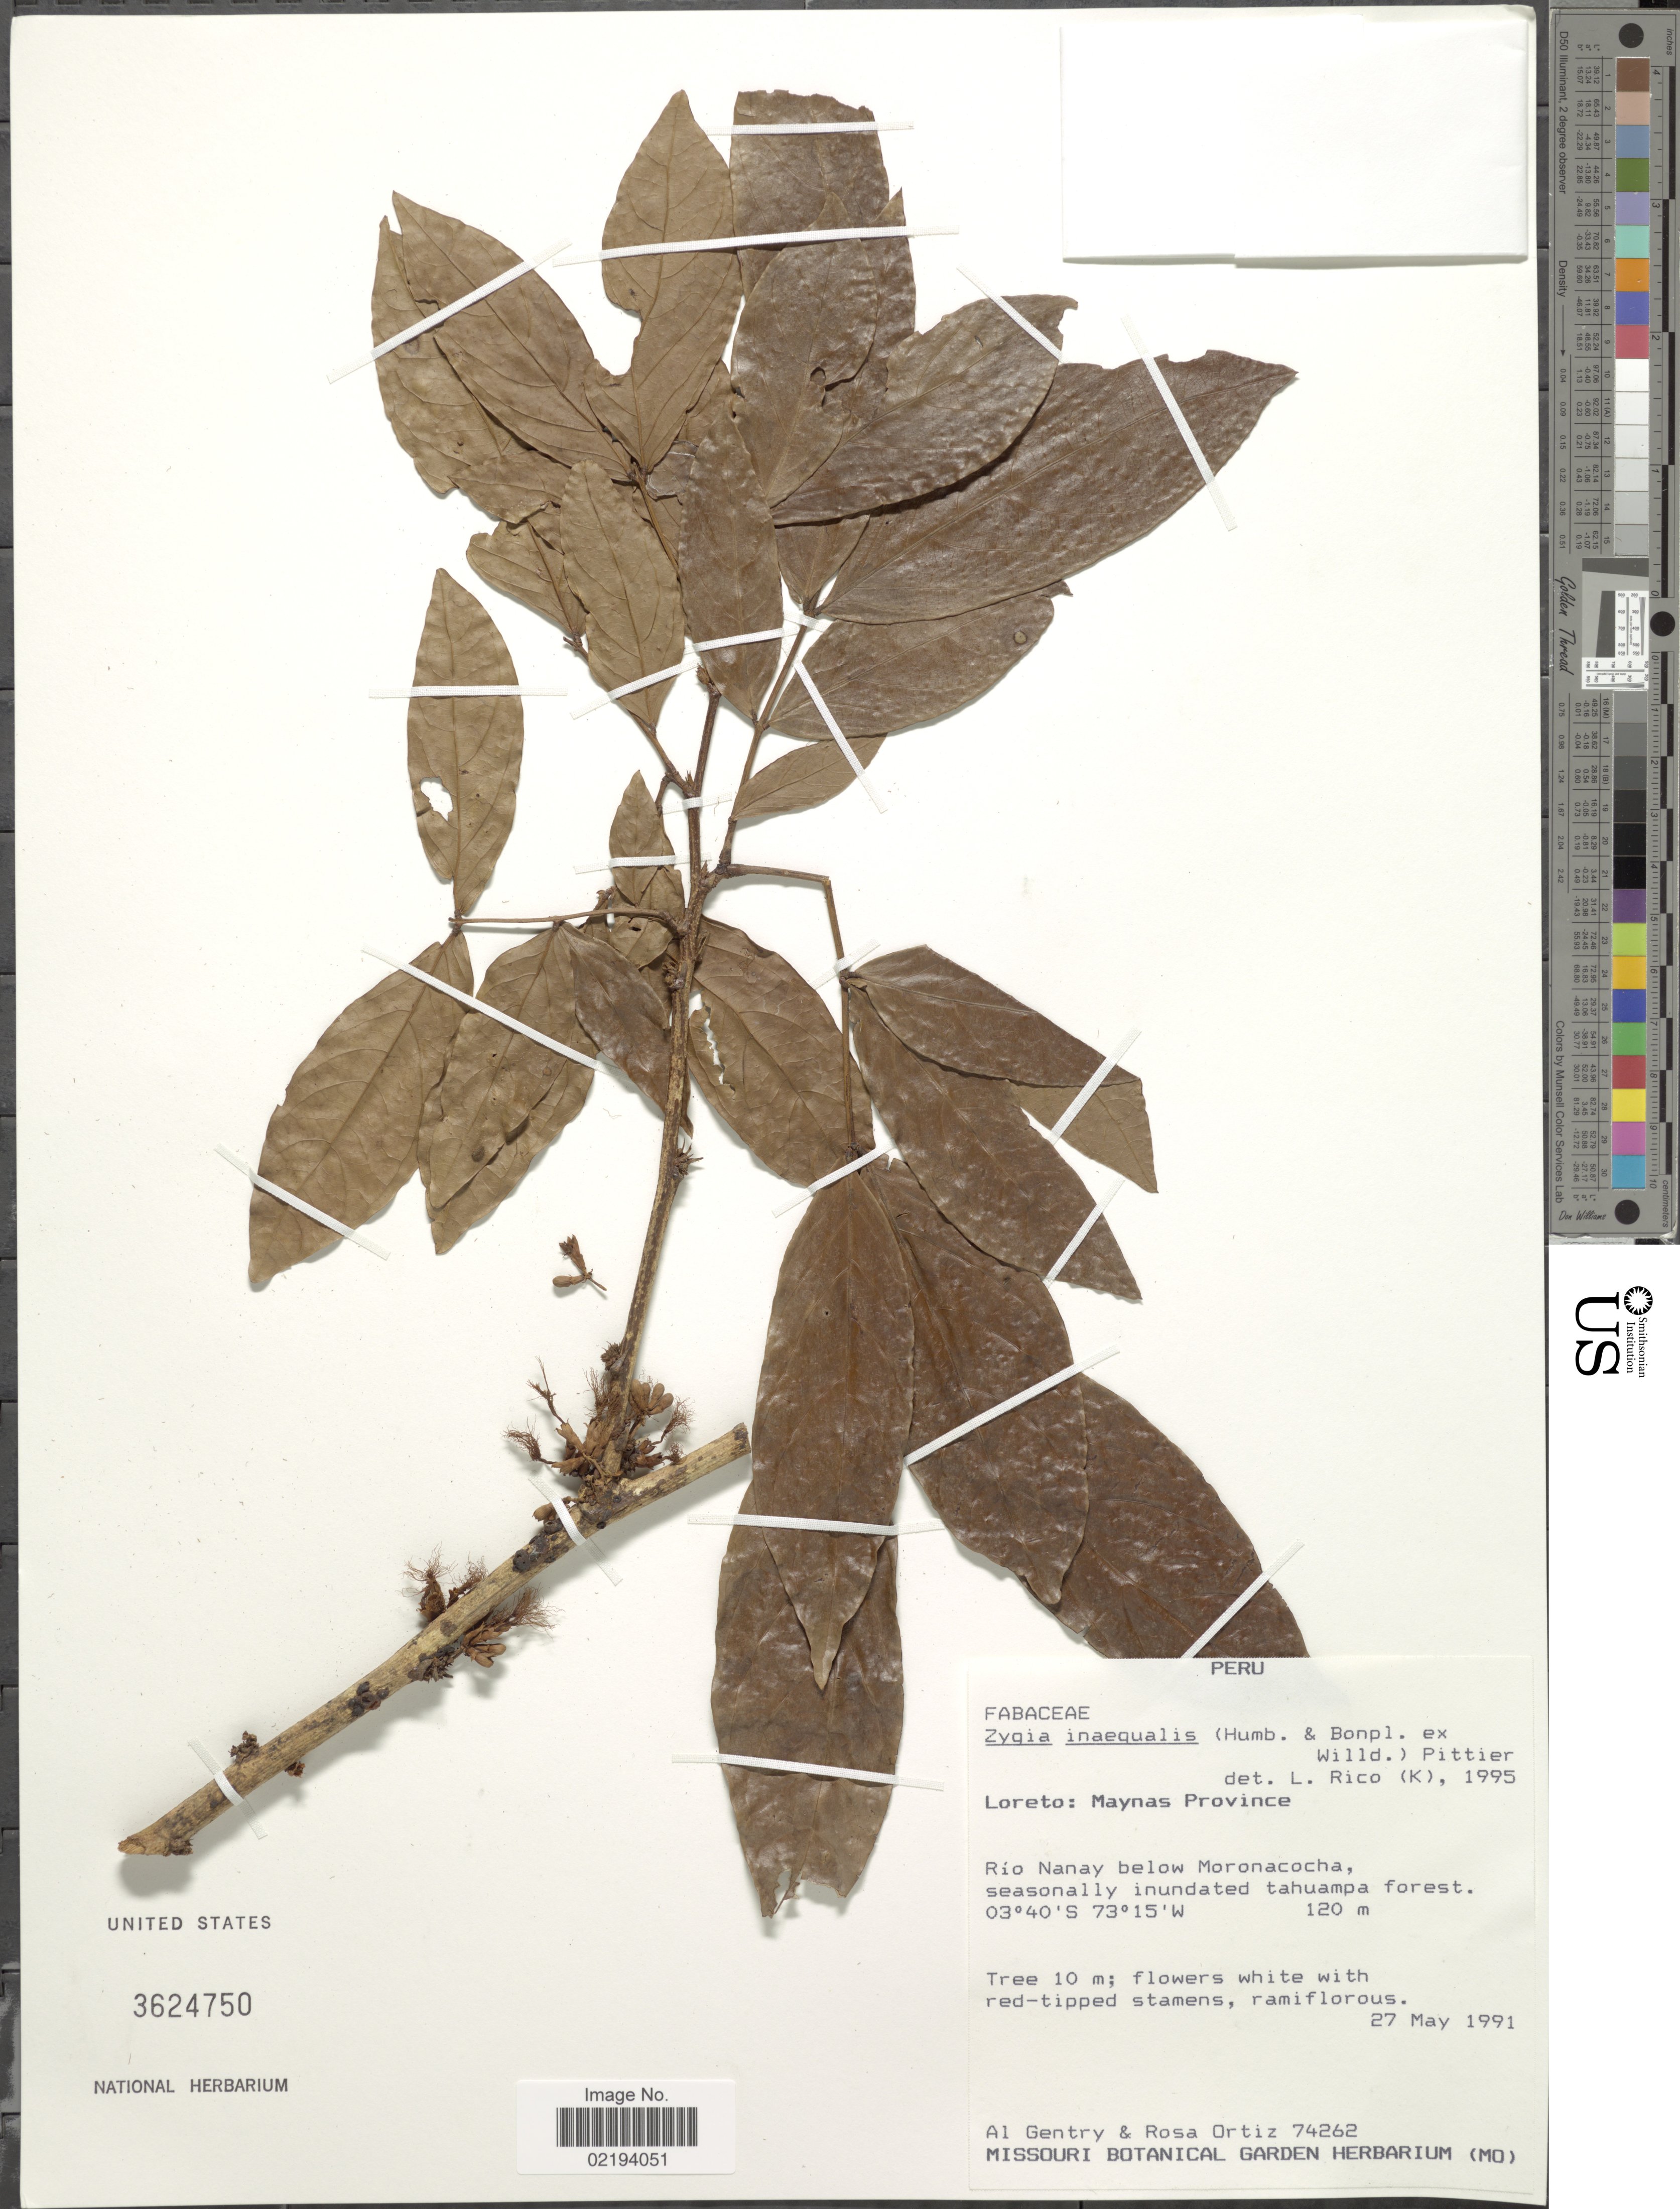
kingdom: Plantae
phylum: Tracheophyta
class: Magnoliopsida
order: Fabales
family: Fabaceae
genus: Zygia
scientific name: Zygia inaequalis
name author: (Humb. & Bonpl. ex Willd.) Pittier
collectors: A. H. Gentry & R. Ortiz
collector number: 74262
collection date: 1991-05-27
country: Peru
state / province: Loreto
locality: Maynas Province, Río Nanay below Moronacocha, seasonally inundated tahuampa forest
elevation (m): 120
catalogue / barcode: US 3624750